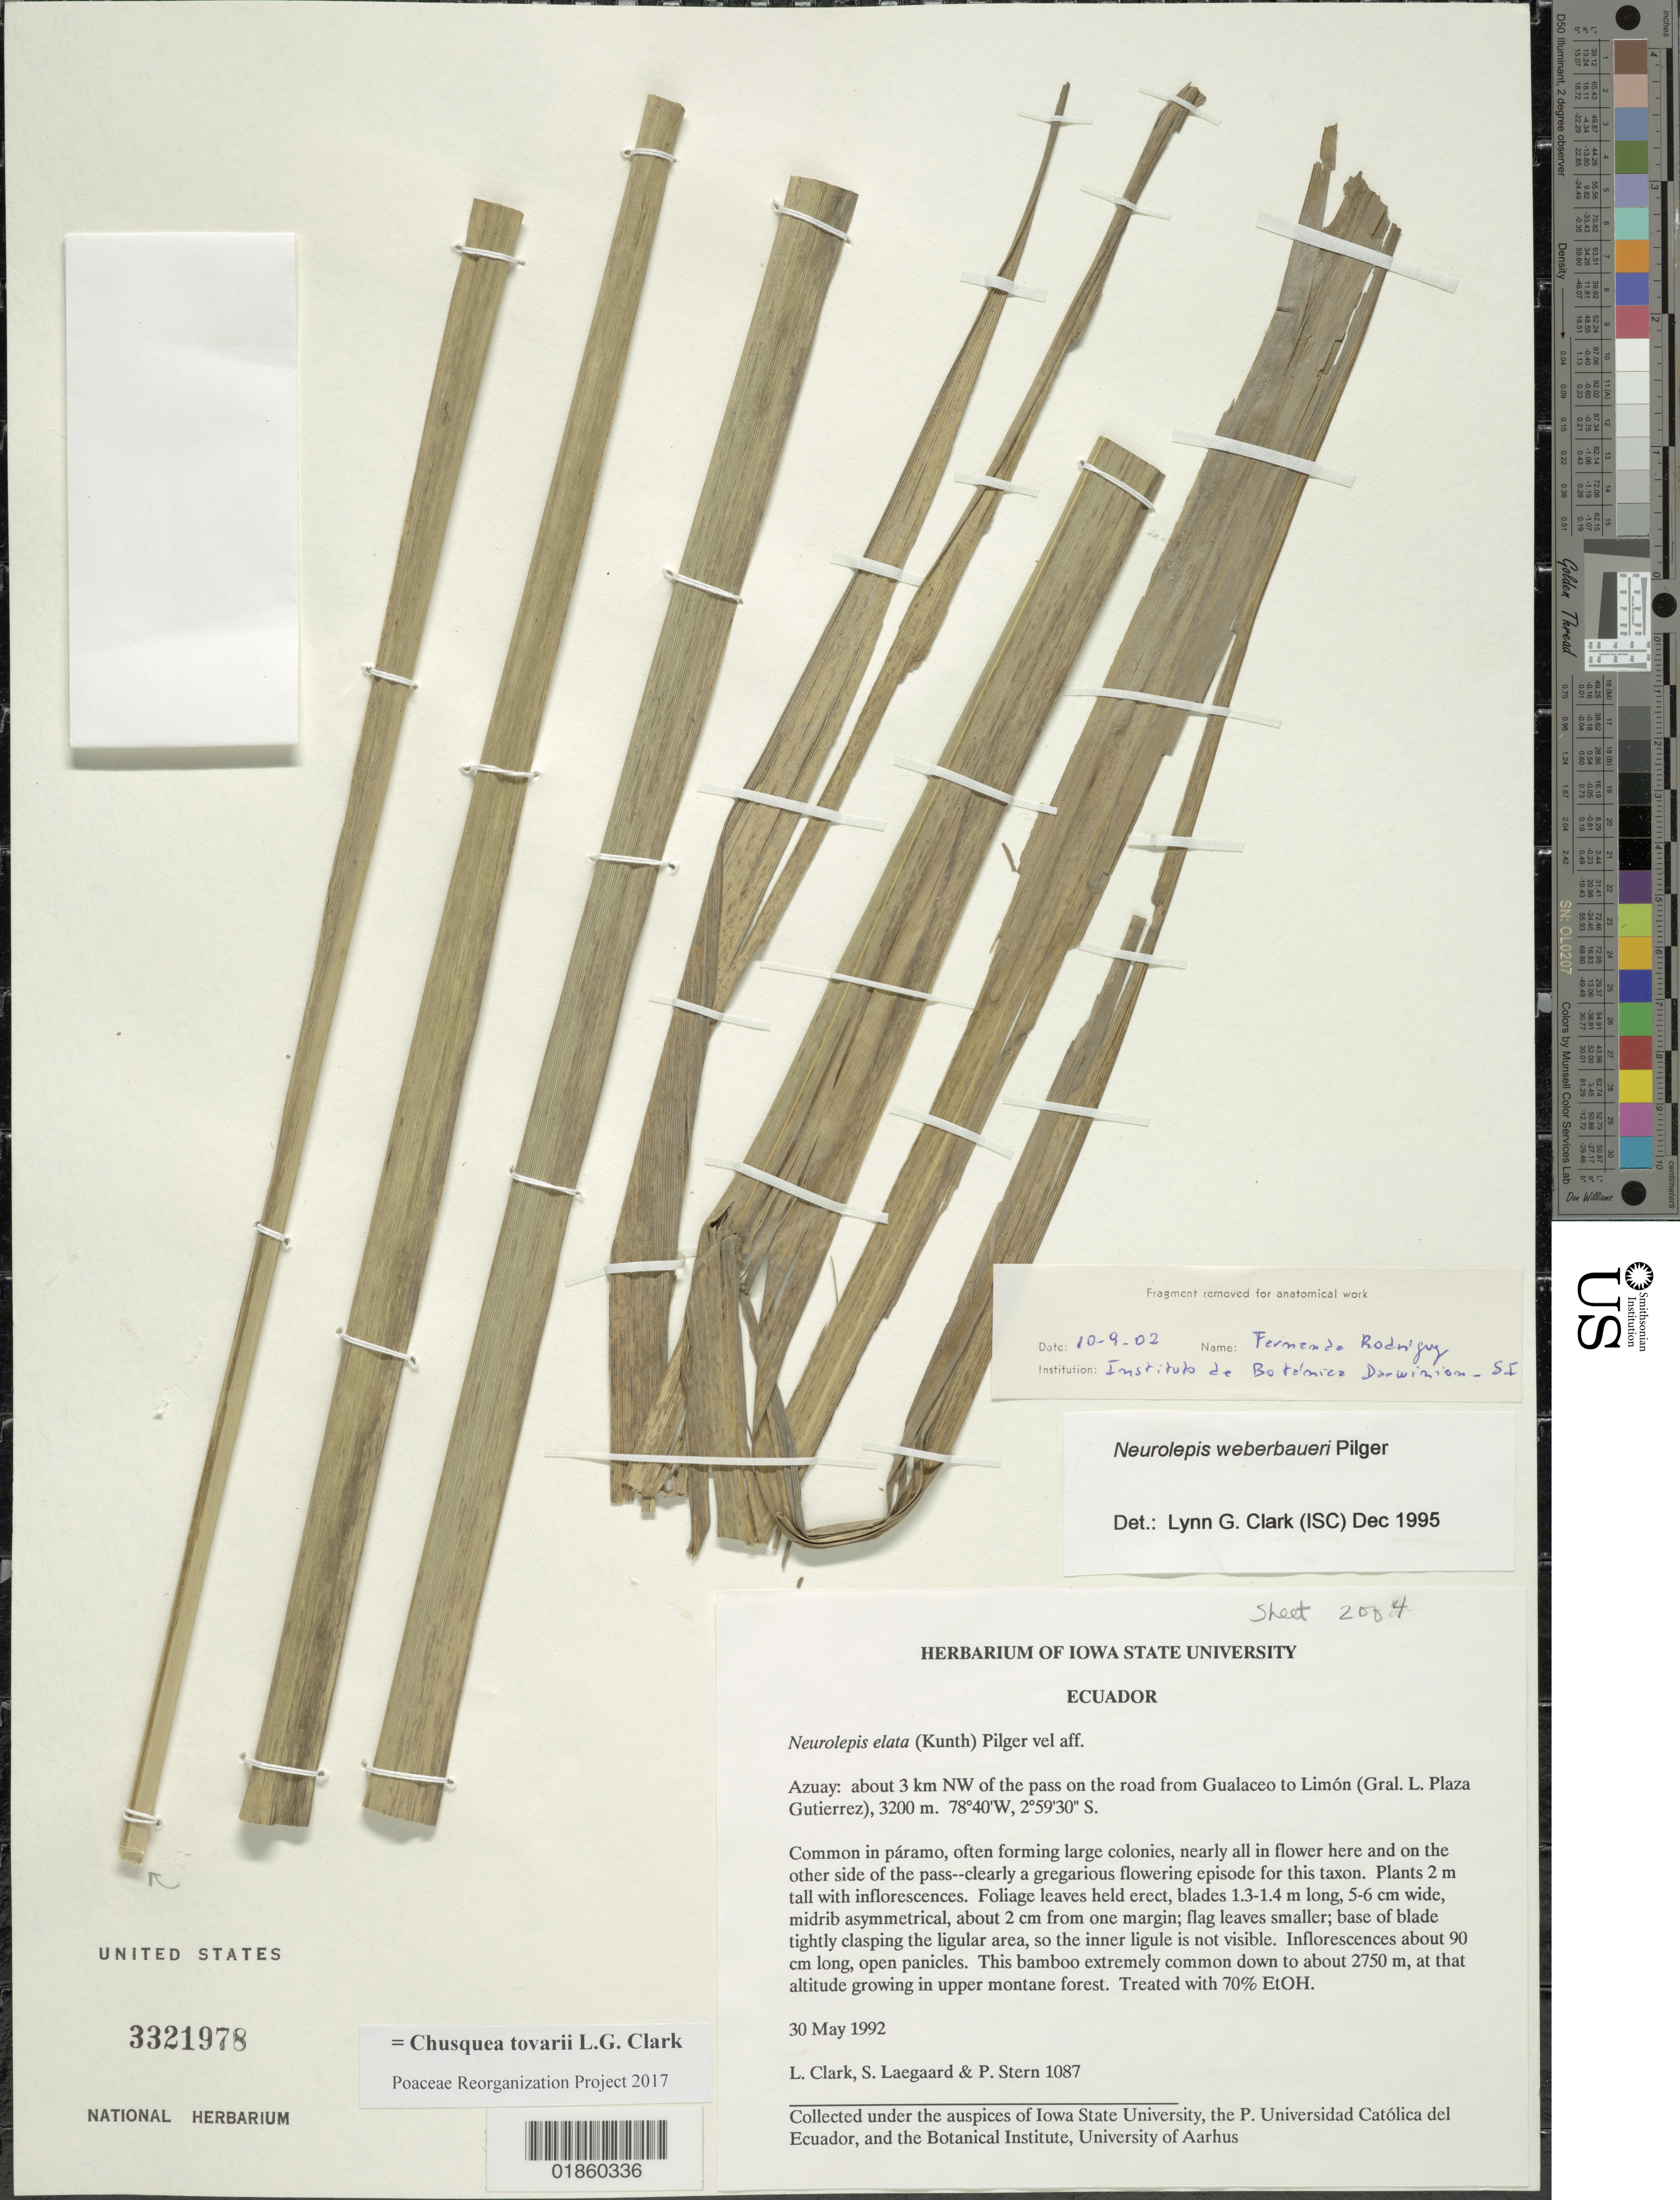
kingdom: Plantae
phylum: Tracheophyta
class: Liliopsida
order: Poales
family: Poaceae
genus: Chusquea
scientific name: Chusquea tovarii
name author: L.G. Clark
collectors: L. G. Clark, S. Lægaard & P. Stern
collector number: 1087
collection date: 1992-05-30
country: Ecuador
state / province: Azuay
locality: about 3 km W of the [ass on the road from Gualaceo to Limon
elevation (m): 3200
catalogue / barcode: US 3321978